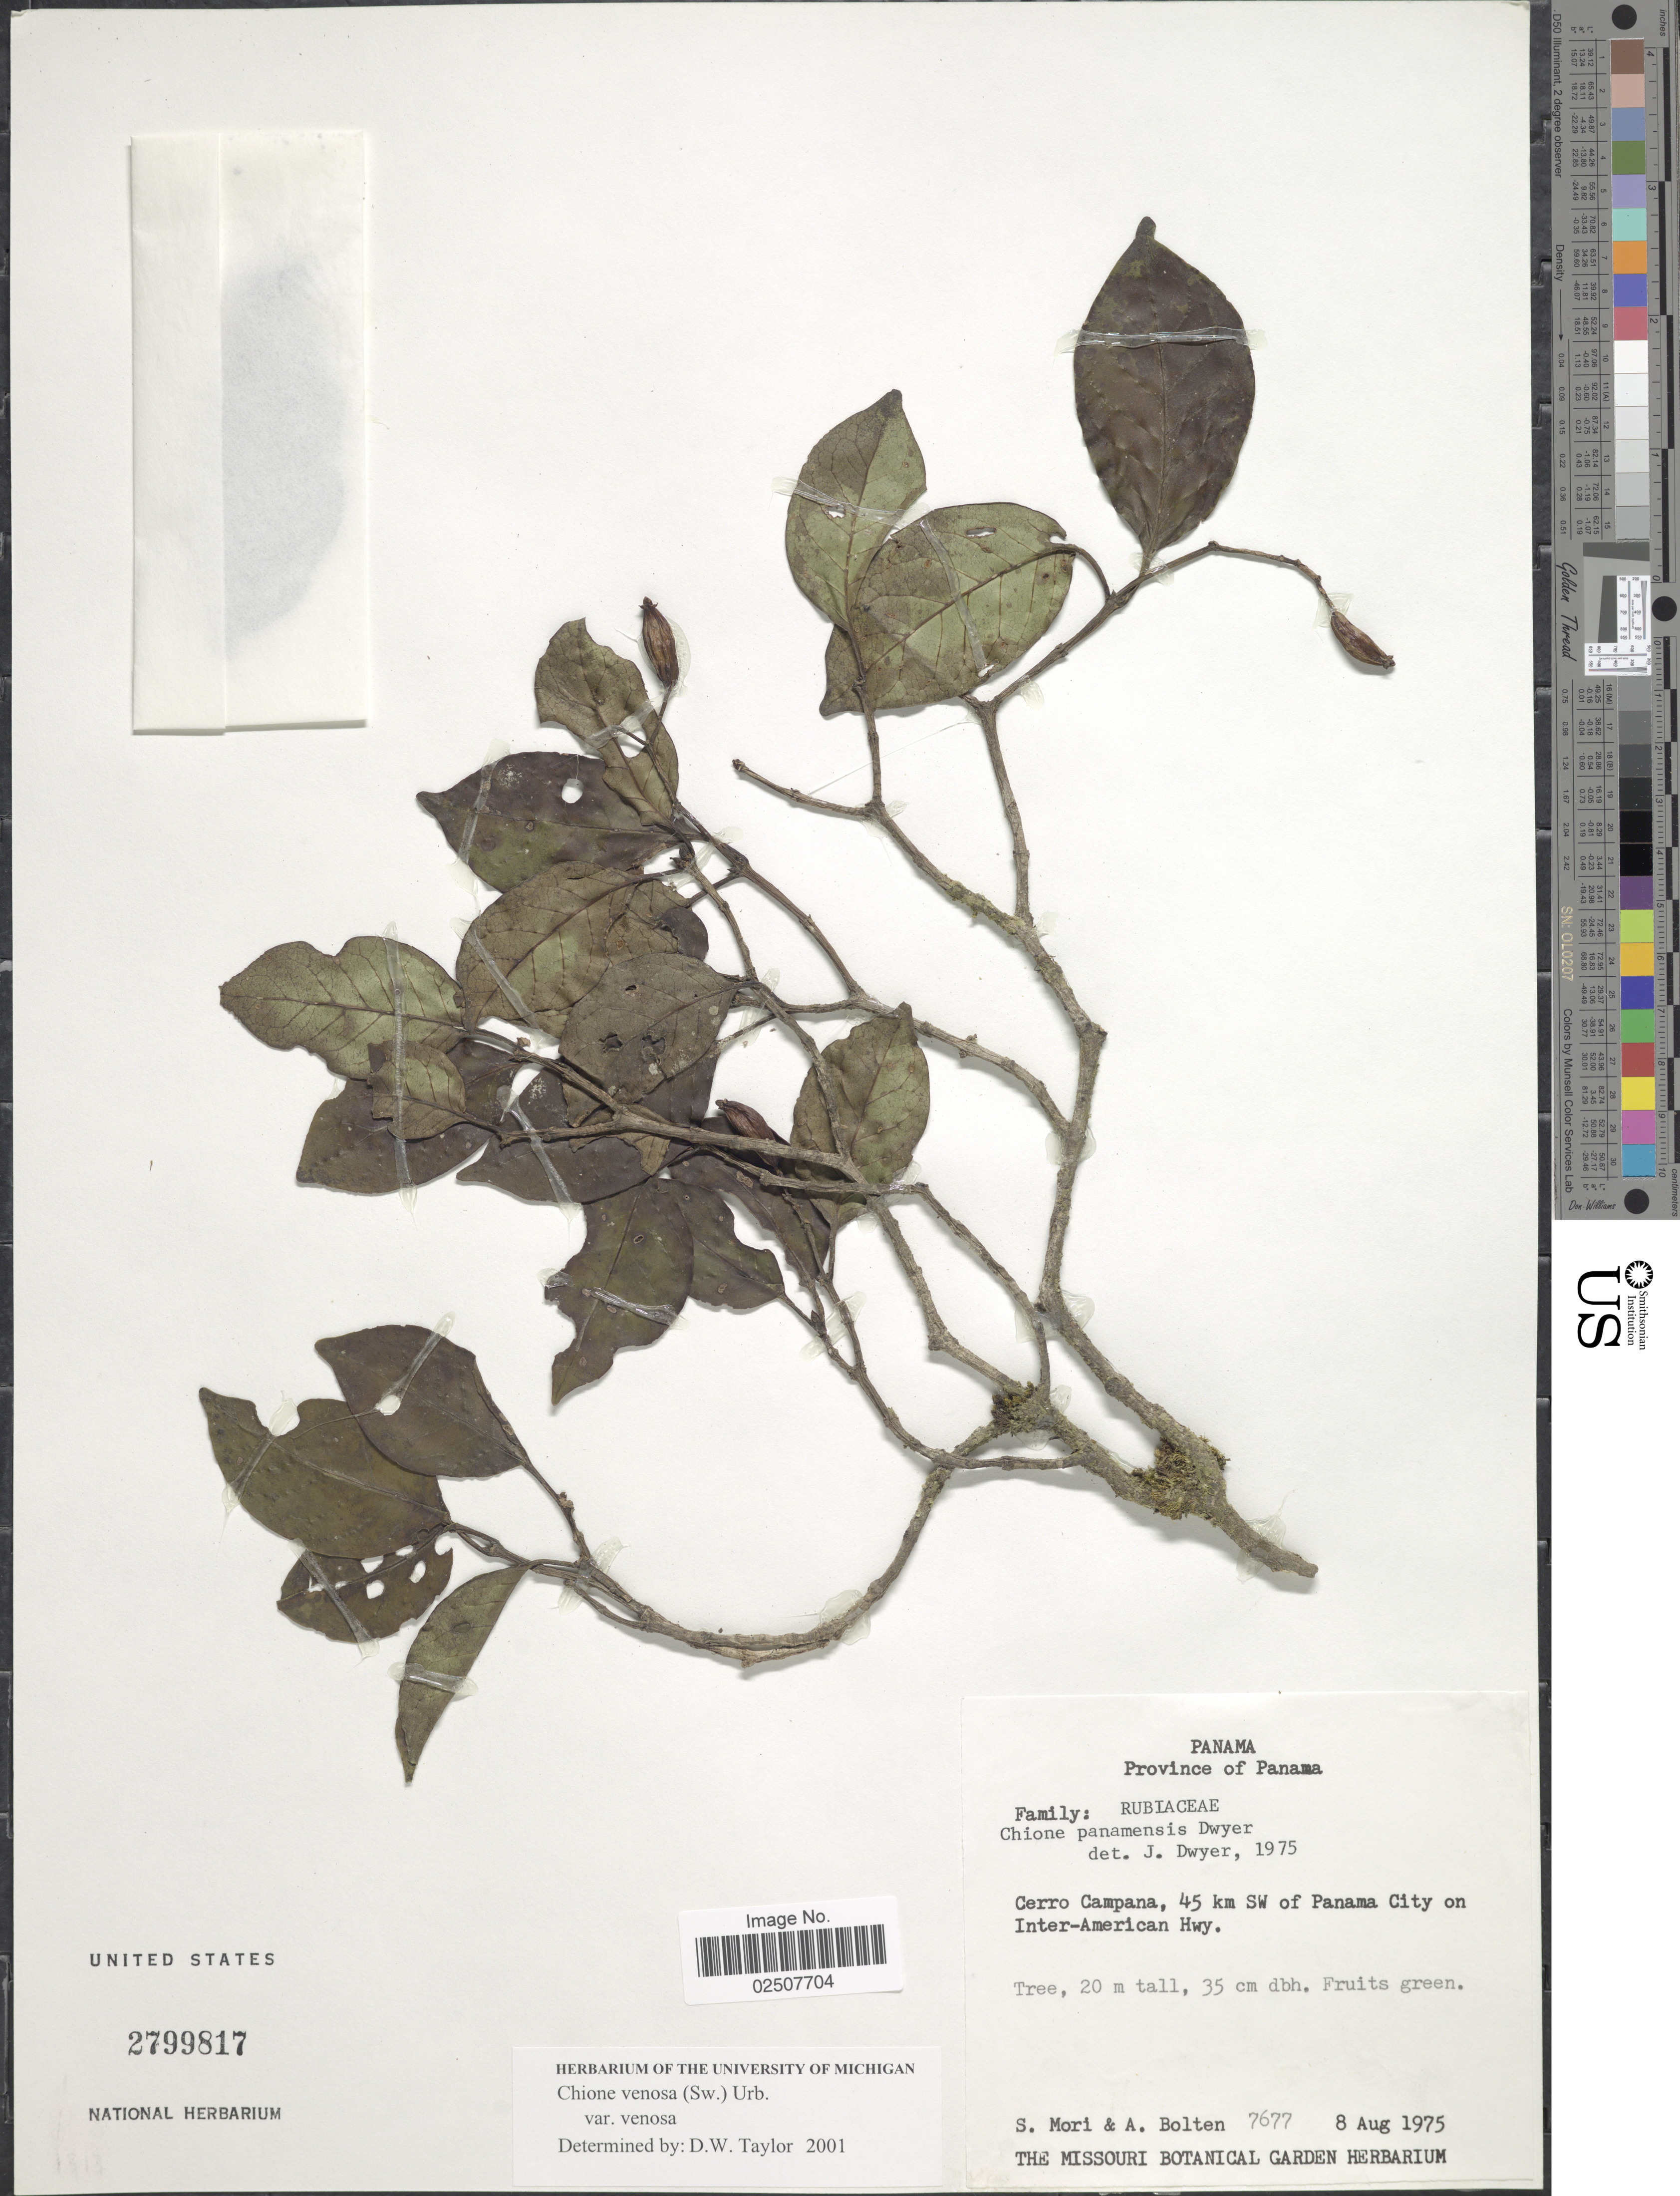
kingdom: Plantae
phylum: Tracheophyta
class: Magnoliopsida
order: Gentianales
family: Rubiaceae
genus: Chione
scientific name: Chione venosa var. venosa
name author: (Sw.) Urb.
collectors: S. Mori & A. Bolten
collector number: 7677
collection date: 1975-08-08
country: Panama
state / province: Panamá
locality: Cerro Campana, 45 km SW of Panama City on Inter-American Hwy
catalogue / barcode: US 2799817